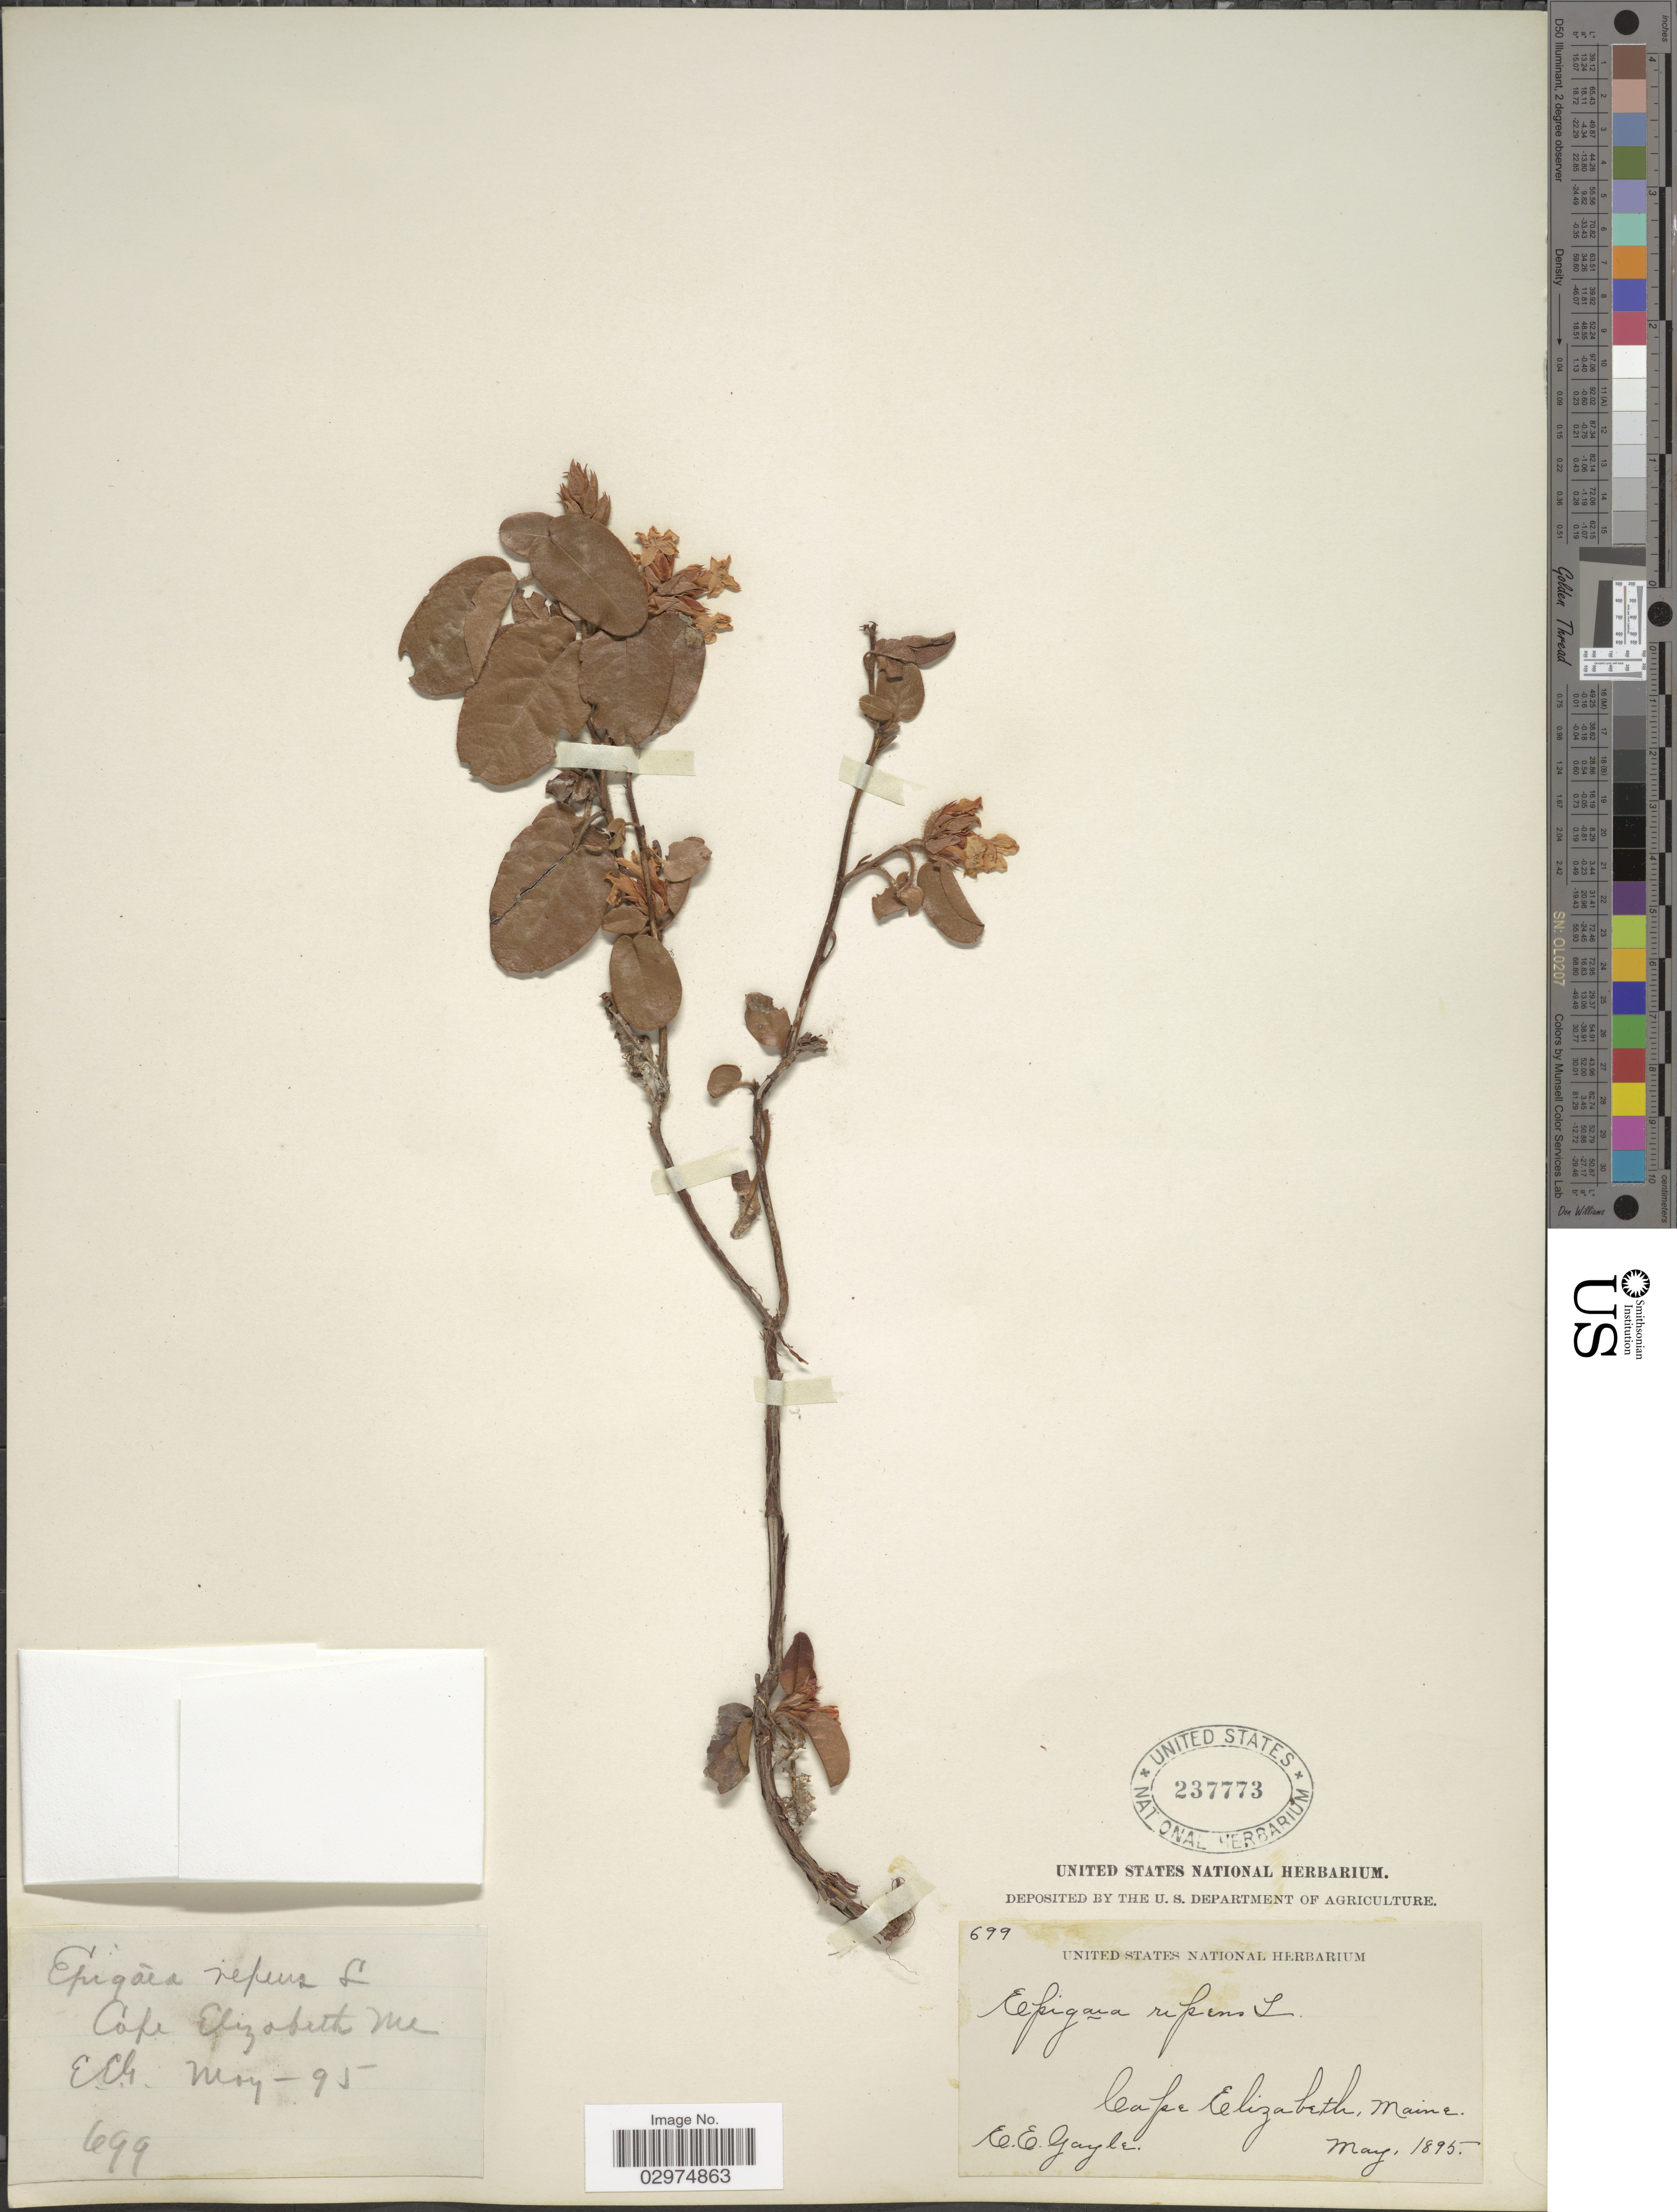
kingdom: Plantae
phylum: Tracheophyta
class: Magnoliopsida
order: Ericales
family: Ericaceae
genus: Epigaea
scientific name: Epigaea repens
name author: L.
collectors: E. Gayle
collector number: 699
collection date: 1895-05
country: United States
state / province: Maine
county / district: Cumberland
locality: Cape Elizabeth.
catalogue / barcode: US 237773